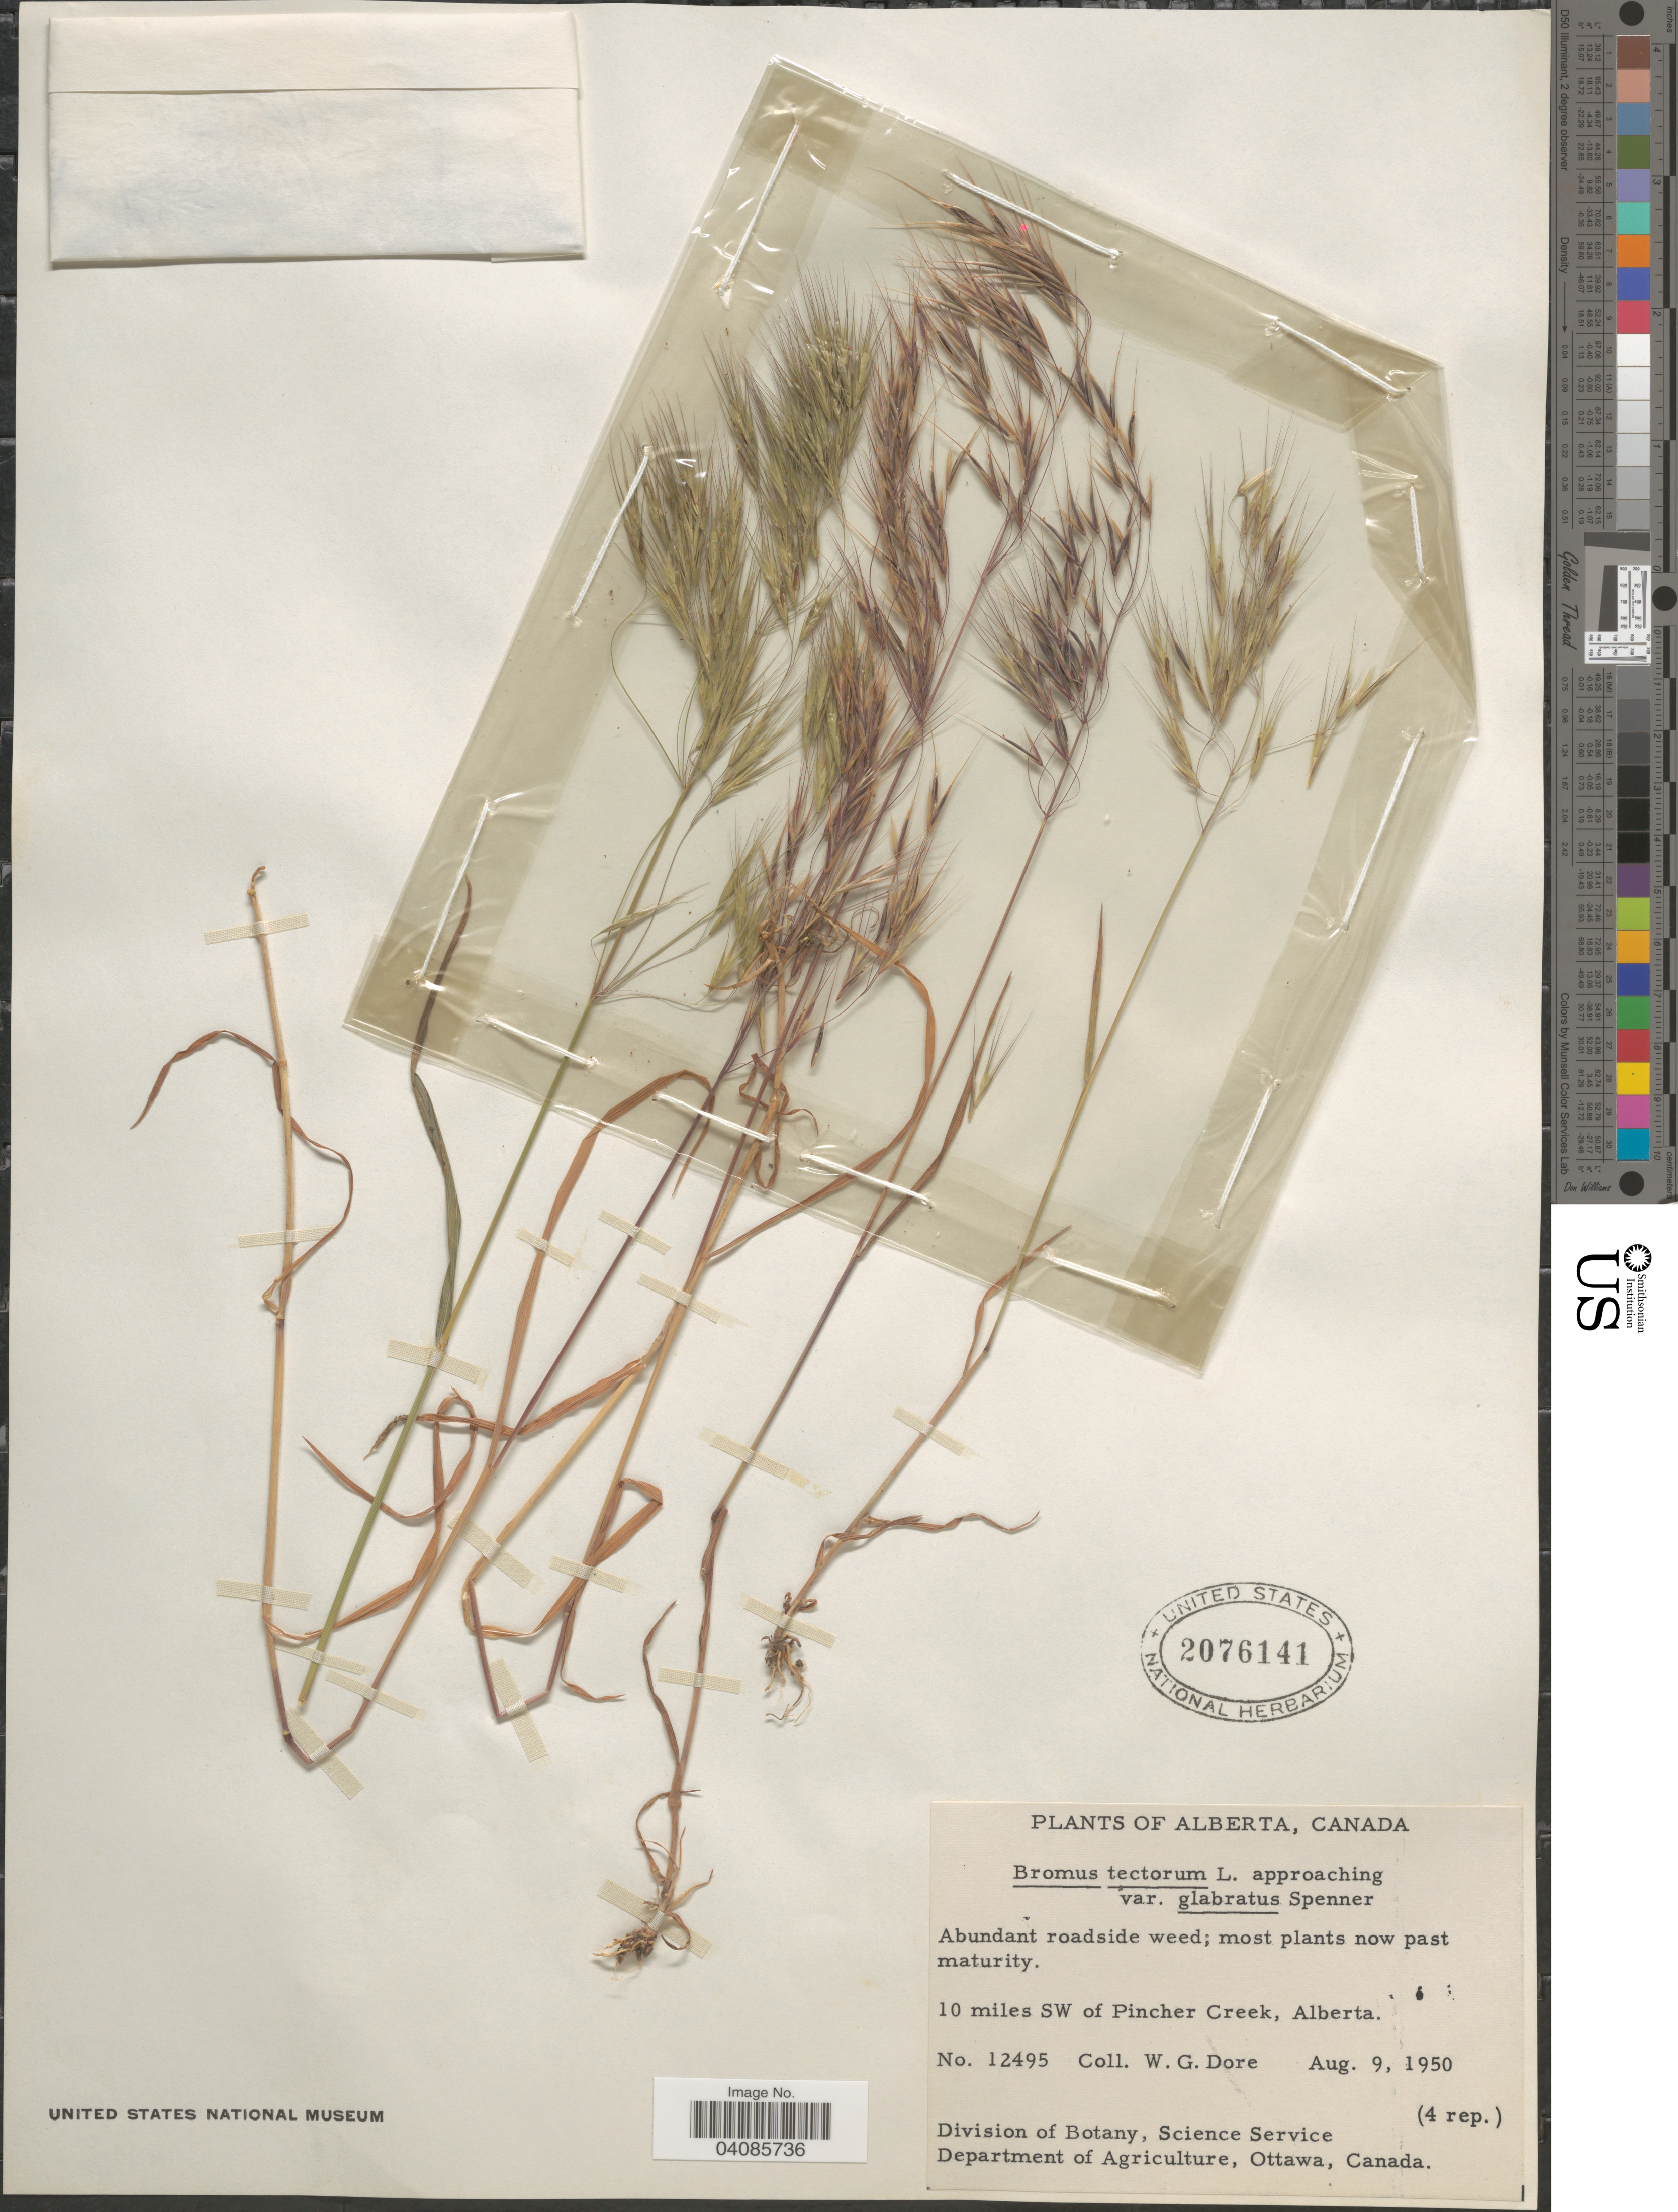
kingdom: Plantae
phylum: Tracheophyta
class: Liliopsida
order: Poales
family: Poaceae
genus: Bromus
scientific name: Bromus tectorum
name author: L.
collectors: W. Dore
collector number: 12495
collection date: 1950-08-09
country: Canada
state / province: Alberta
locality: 10 miles SW of Pincher Creek.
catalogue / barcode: US 2076141